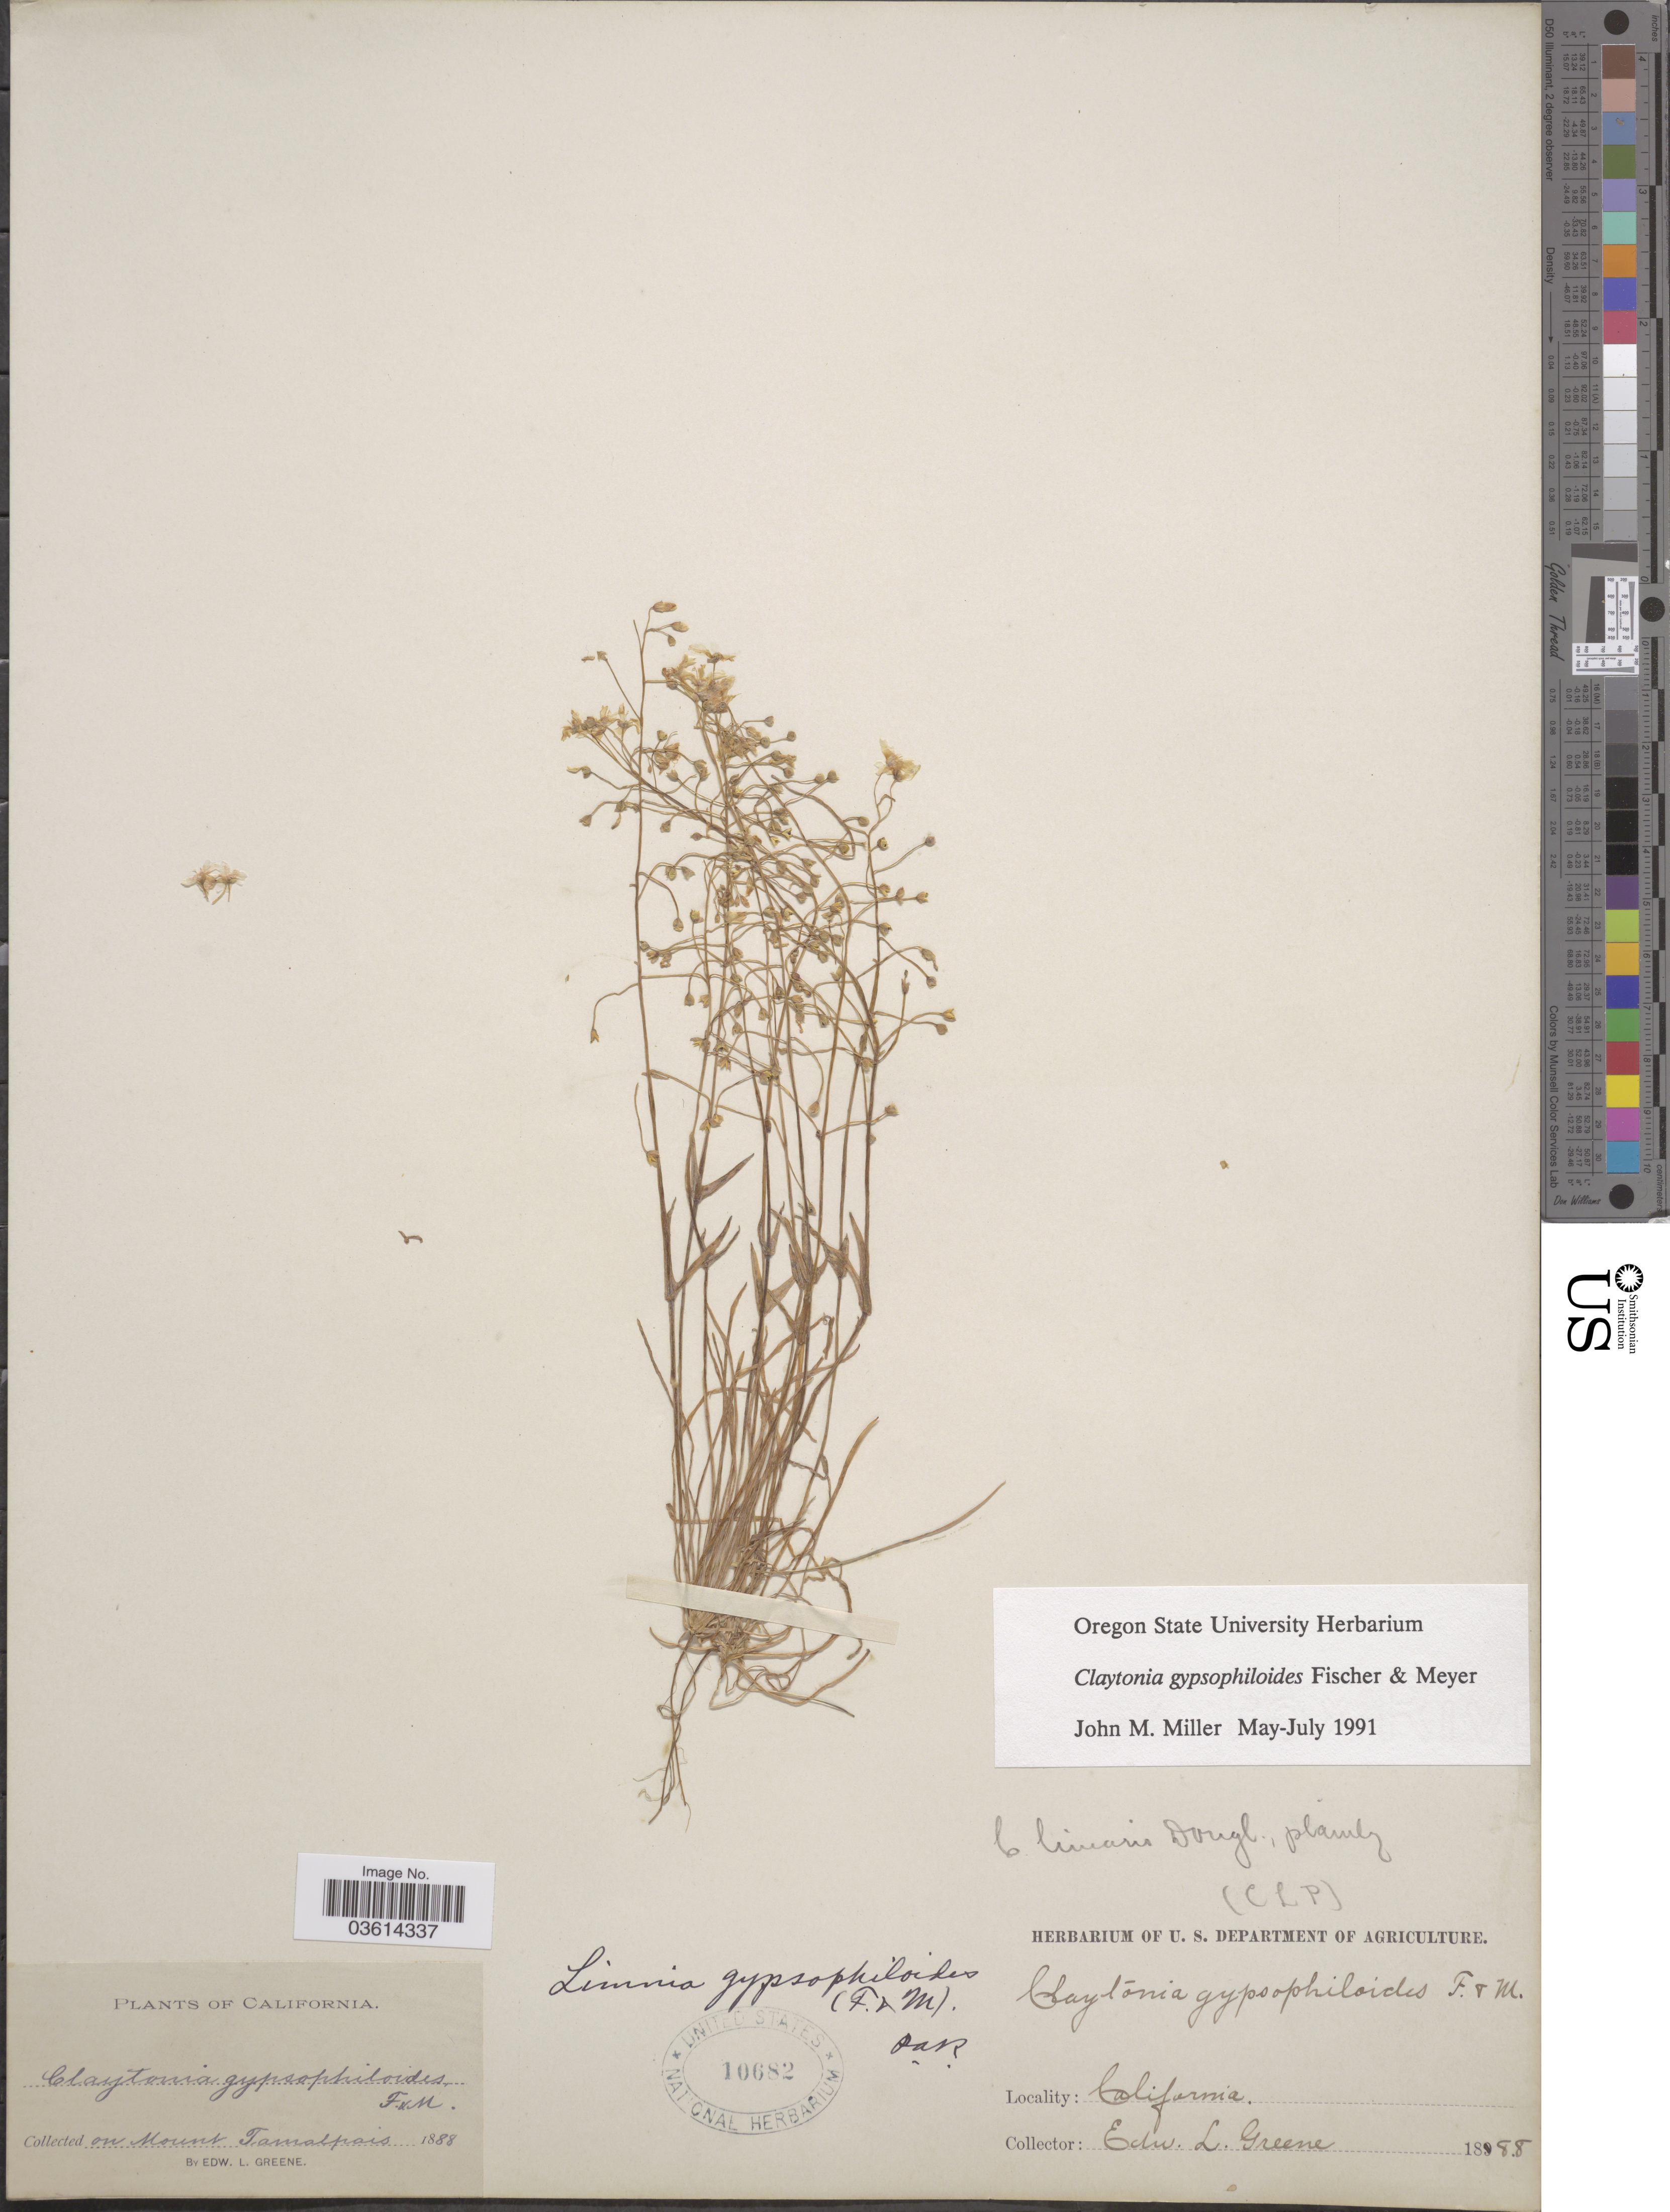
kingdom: Plantae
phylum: Tracheophyta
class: Magnoliopsida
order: Caryophyllales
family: Montiaceae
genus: Claytonia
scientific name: Claytonia gypsophiloides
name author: Fisch. & C.A. Mey.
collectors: E. L. Greene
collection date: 1888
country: United States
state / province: California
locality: On Mount Tamalpais.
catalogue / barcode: US 10682